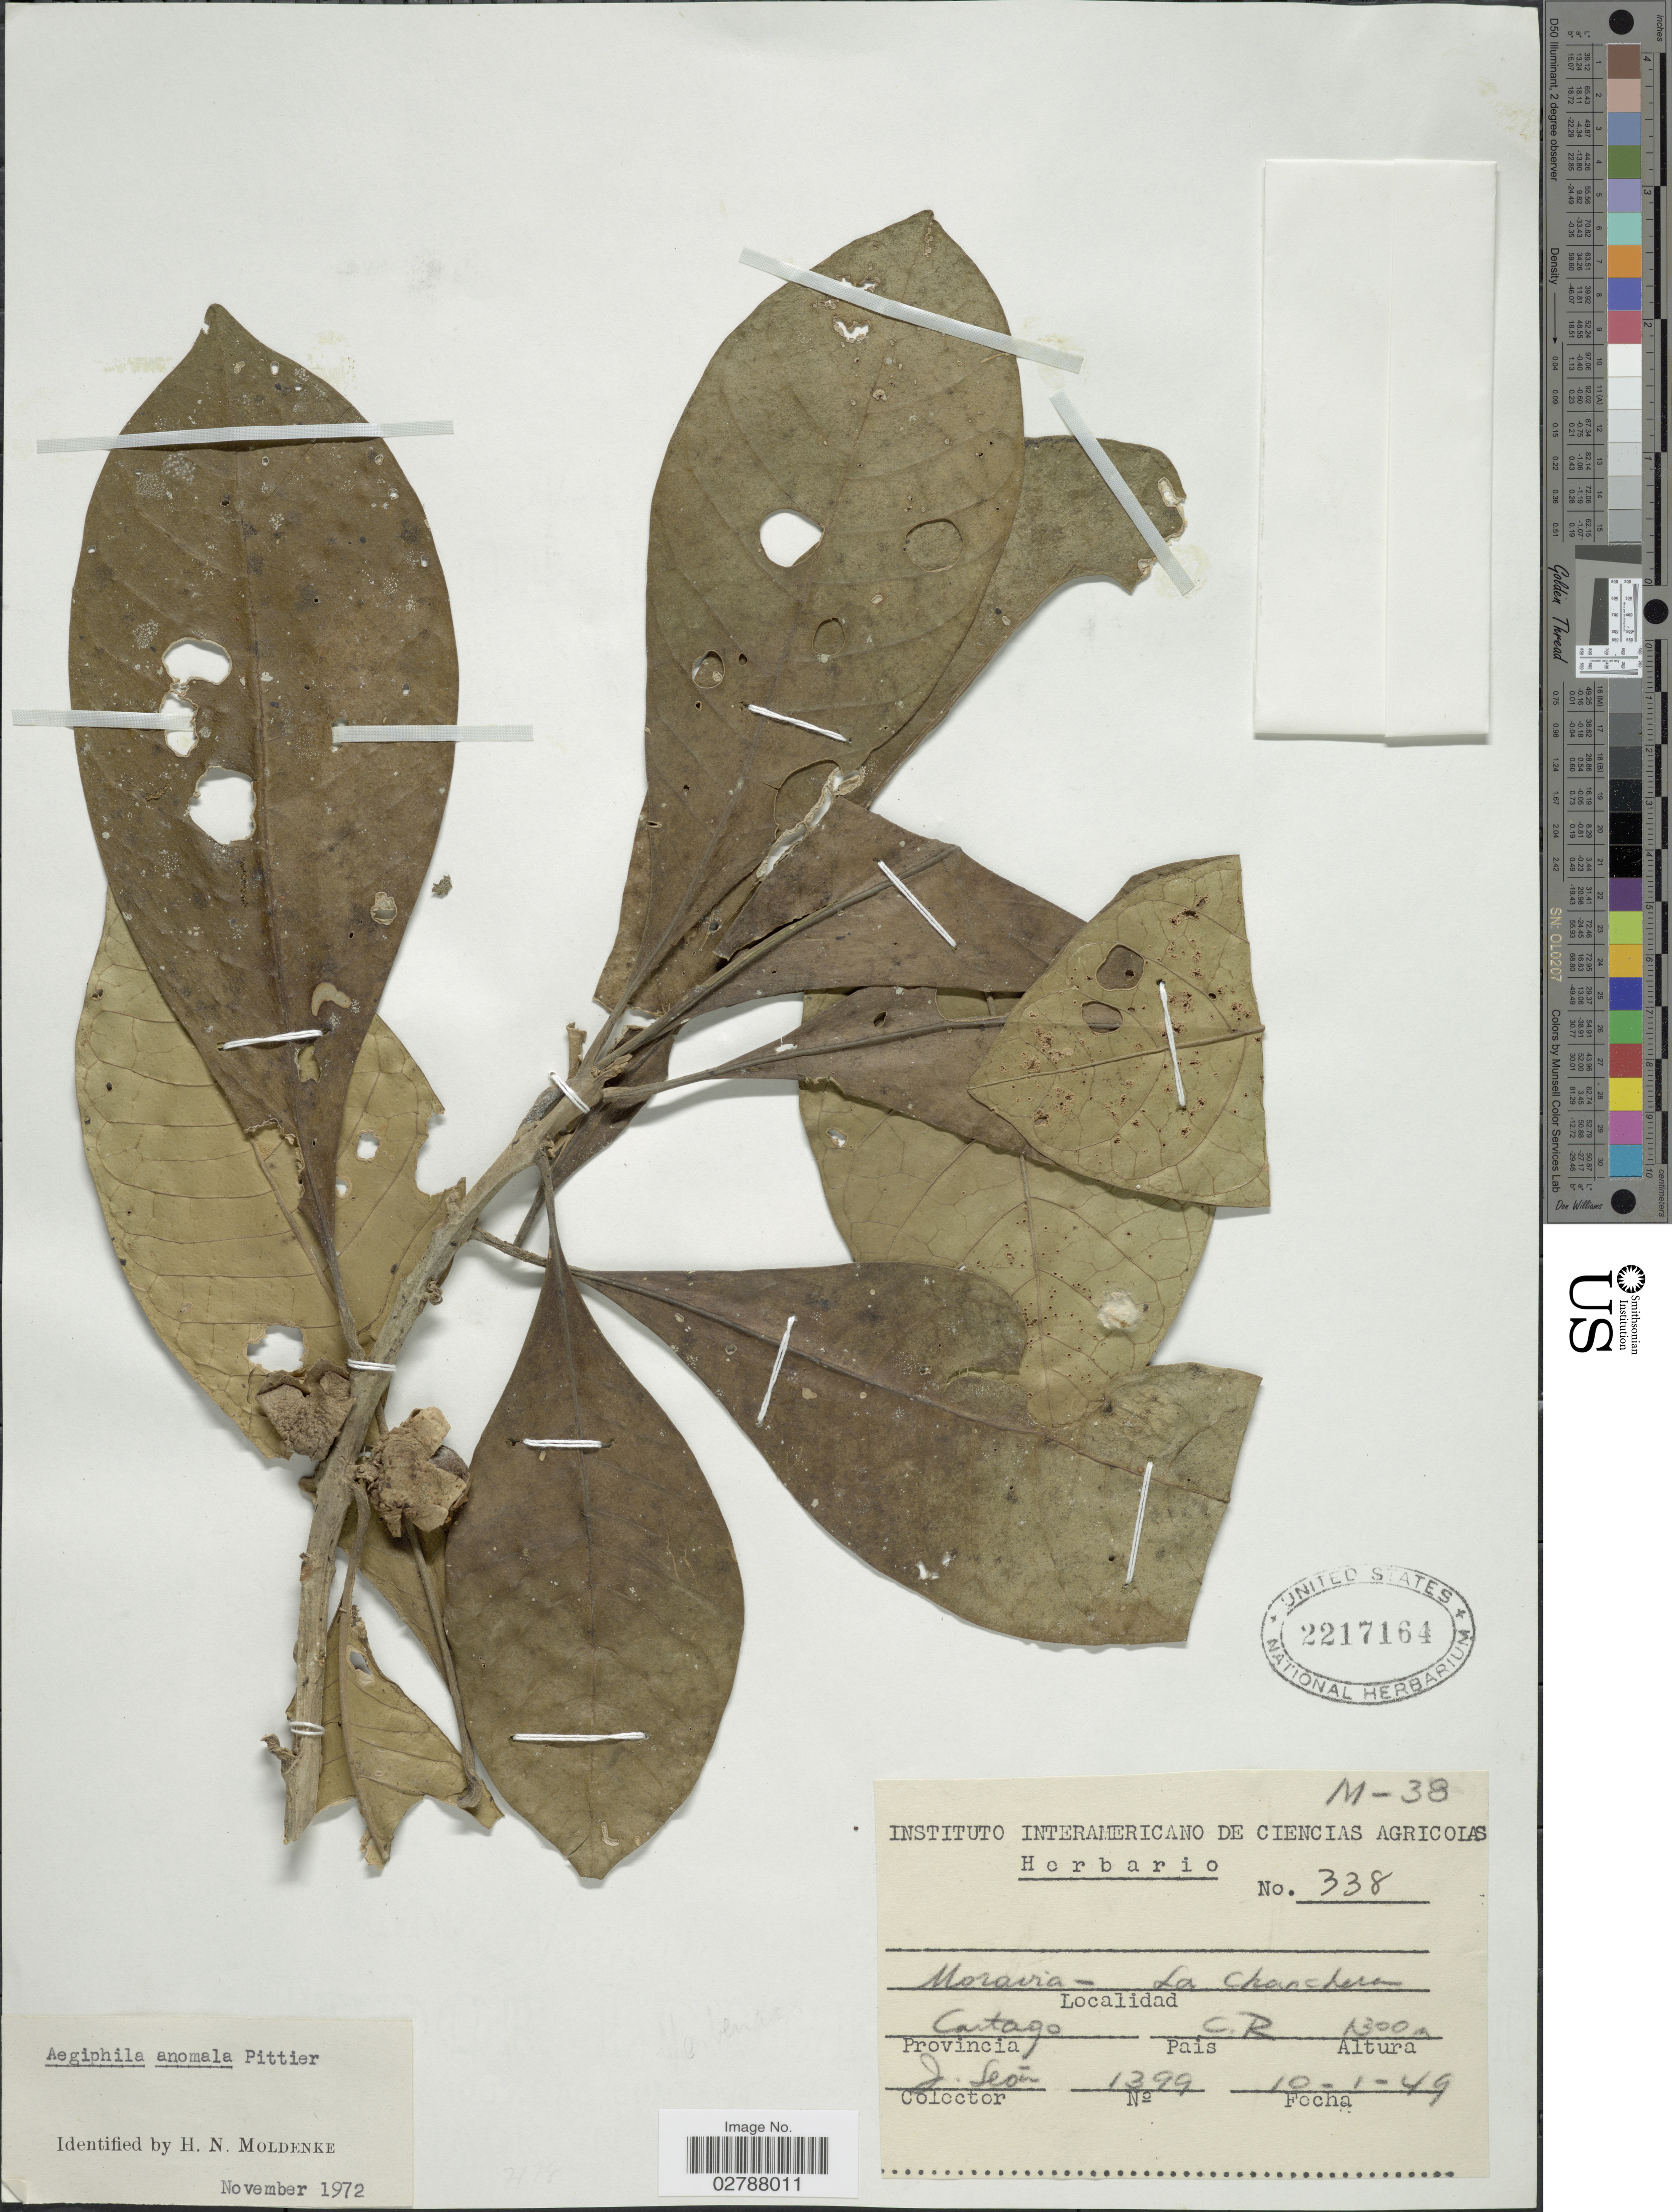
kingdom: Plantae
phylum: Tracheophyta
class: Magnoliopsida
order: Lamiales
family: Lamiaceae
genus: Aegiphila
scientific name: Aegiphila anomala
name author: Pittier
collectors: J. León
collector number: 1399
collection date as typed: Transcribed d/m/y: 10/1/49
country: Costa Rica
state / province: Cartago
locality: Moravia - La Chanchera. Provincia Cartago.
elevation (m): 1300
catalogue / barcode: US 2217164